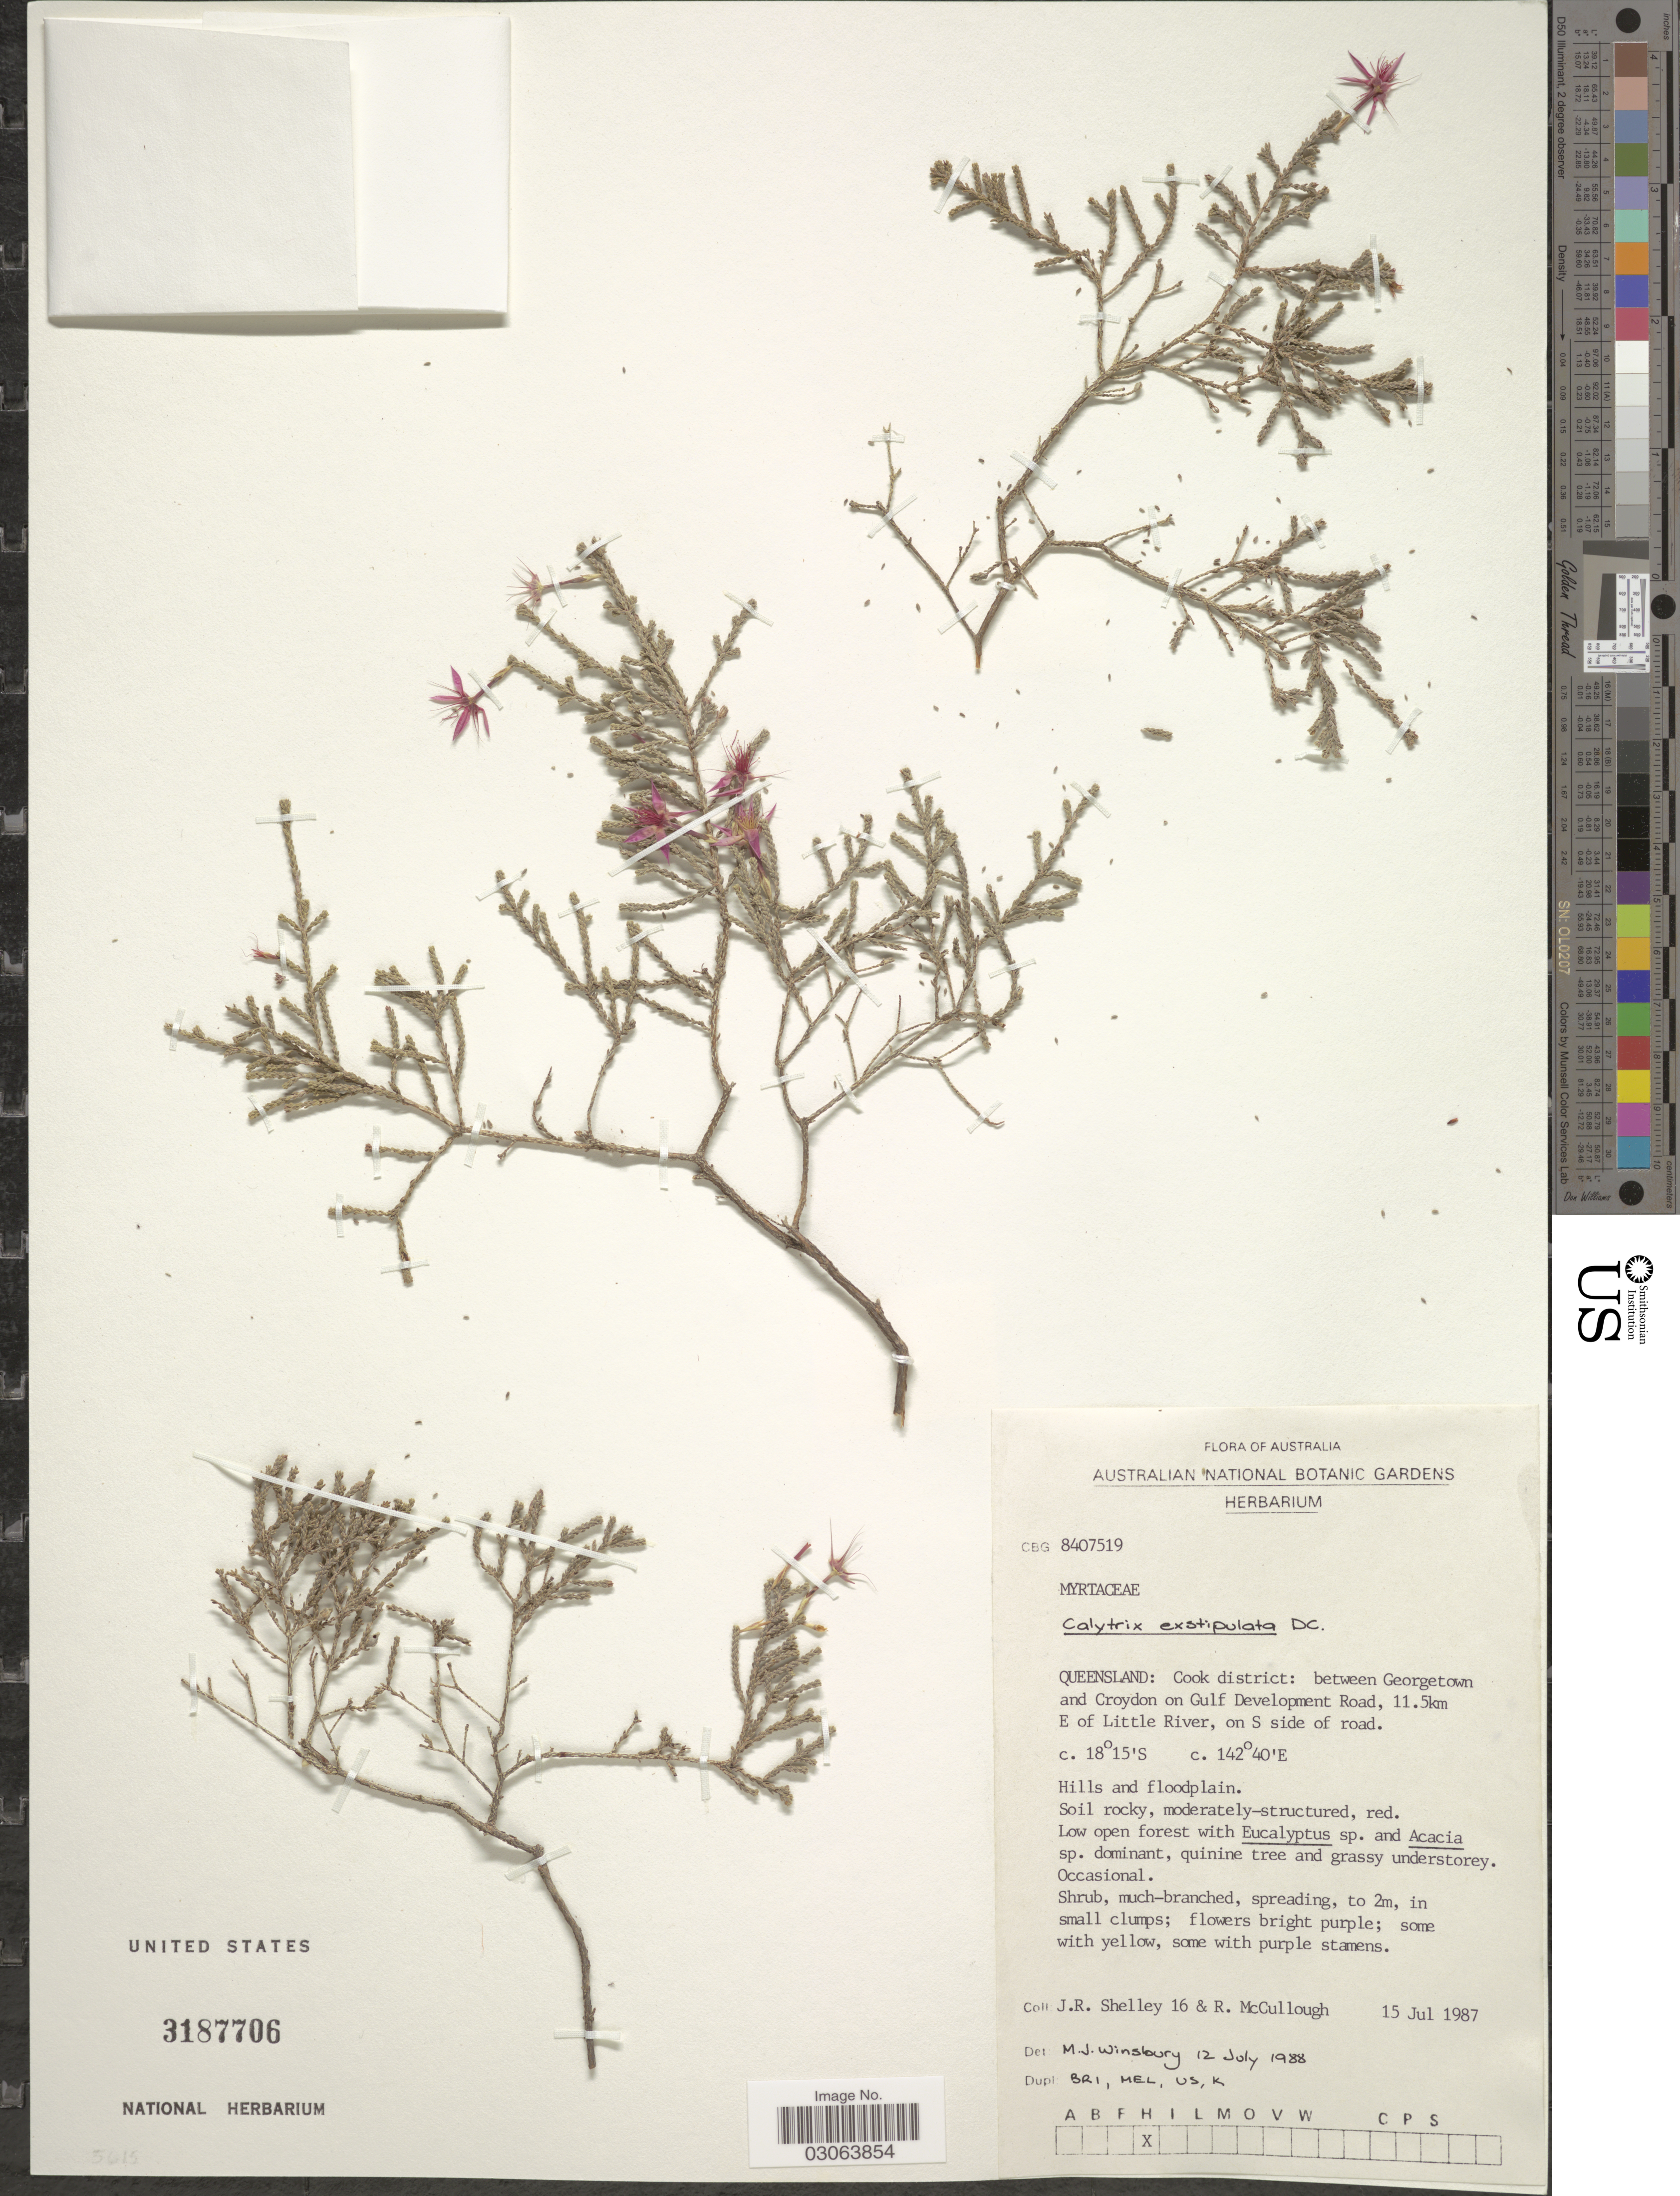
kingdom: Plantae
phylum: Tracheophyta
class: Magnoliopsida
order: Myrtales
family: Myrtaceae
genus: Calytrix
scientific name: Calytrix exstipulata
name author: D.C.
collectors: J. Shelley & R. McCullough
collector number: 16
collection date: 1987-07-15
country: Australia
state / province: Queensland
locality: Cook district: between Georgetown and Croydon on Gulf Development Road, 11.5km E of Little River, on S side of road.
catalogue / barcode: US 3187706